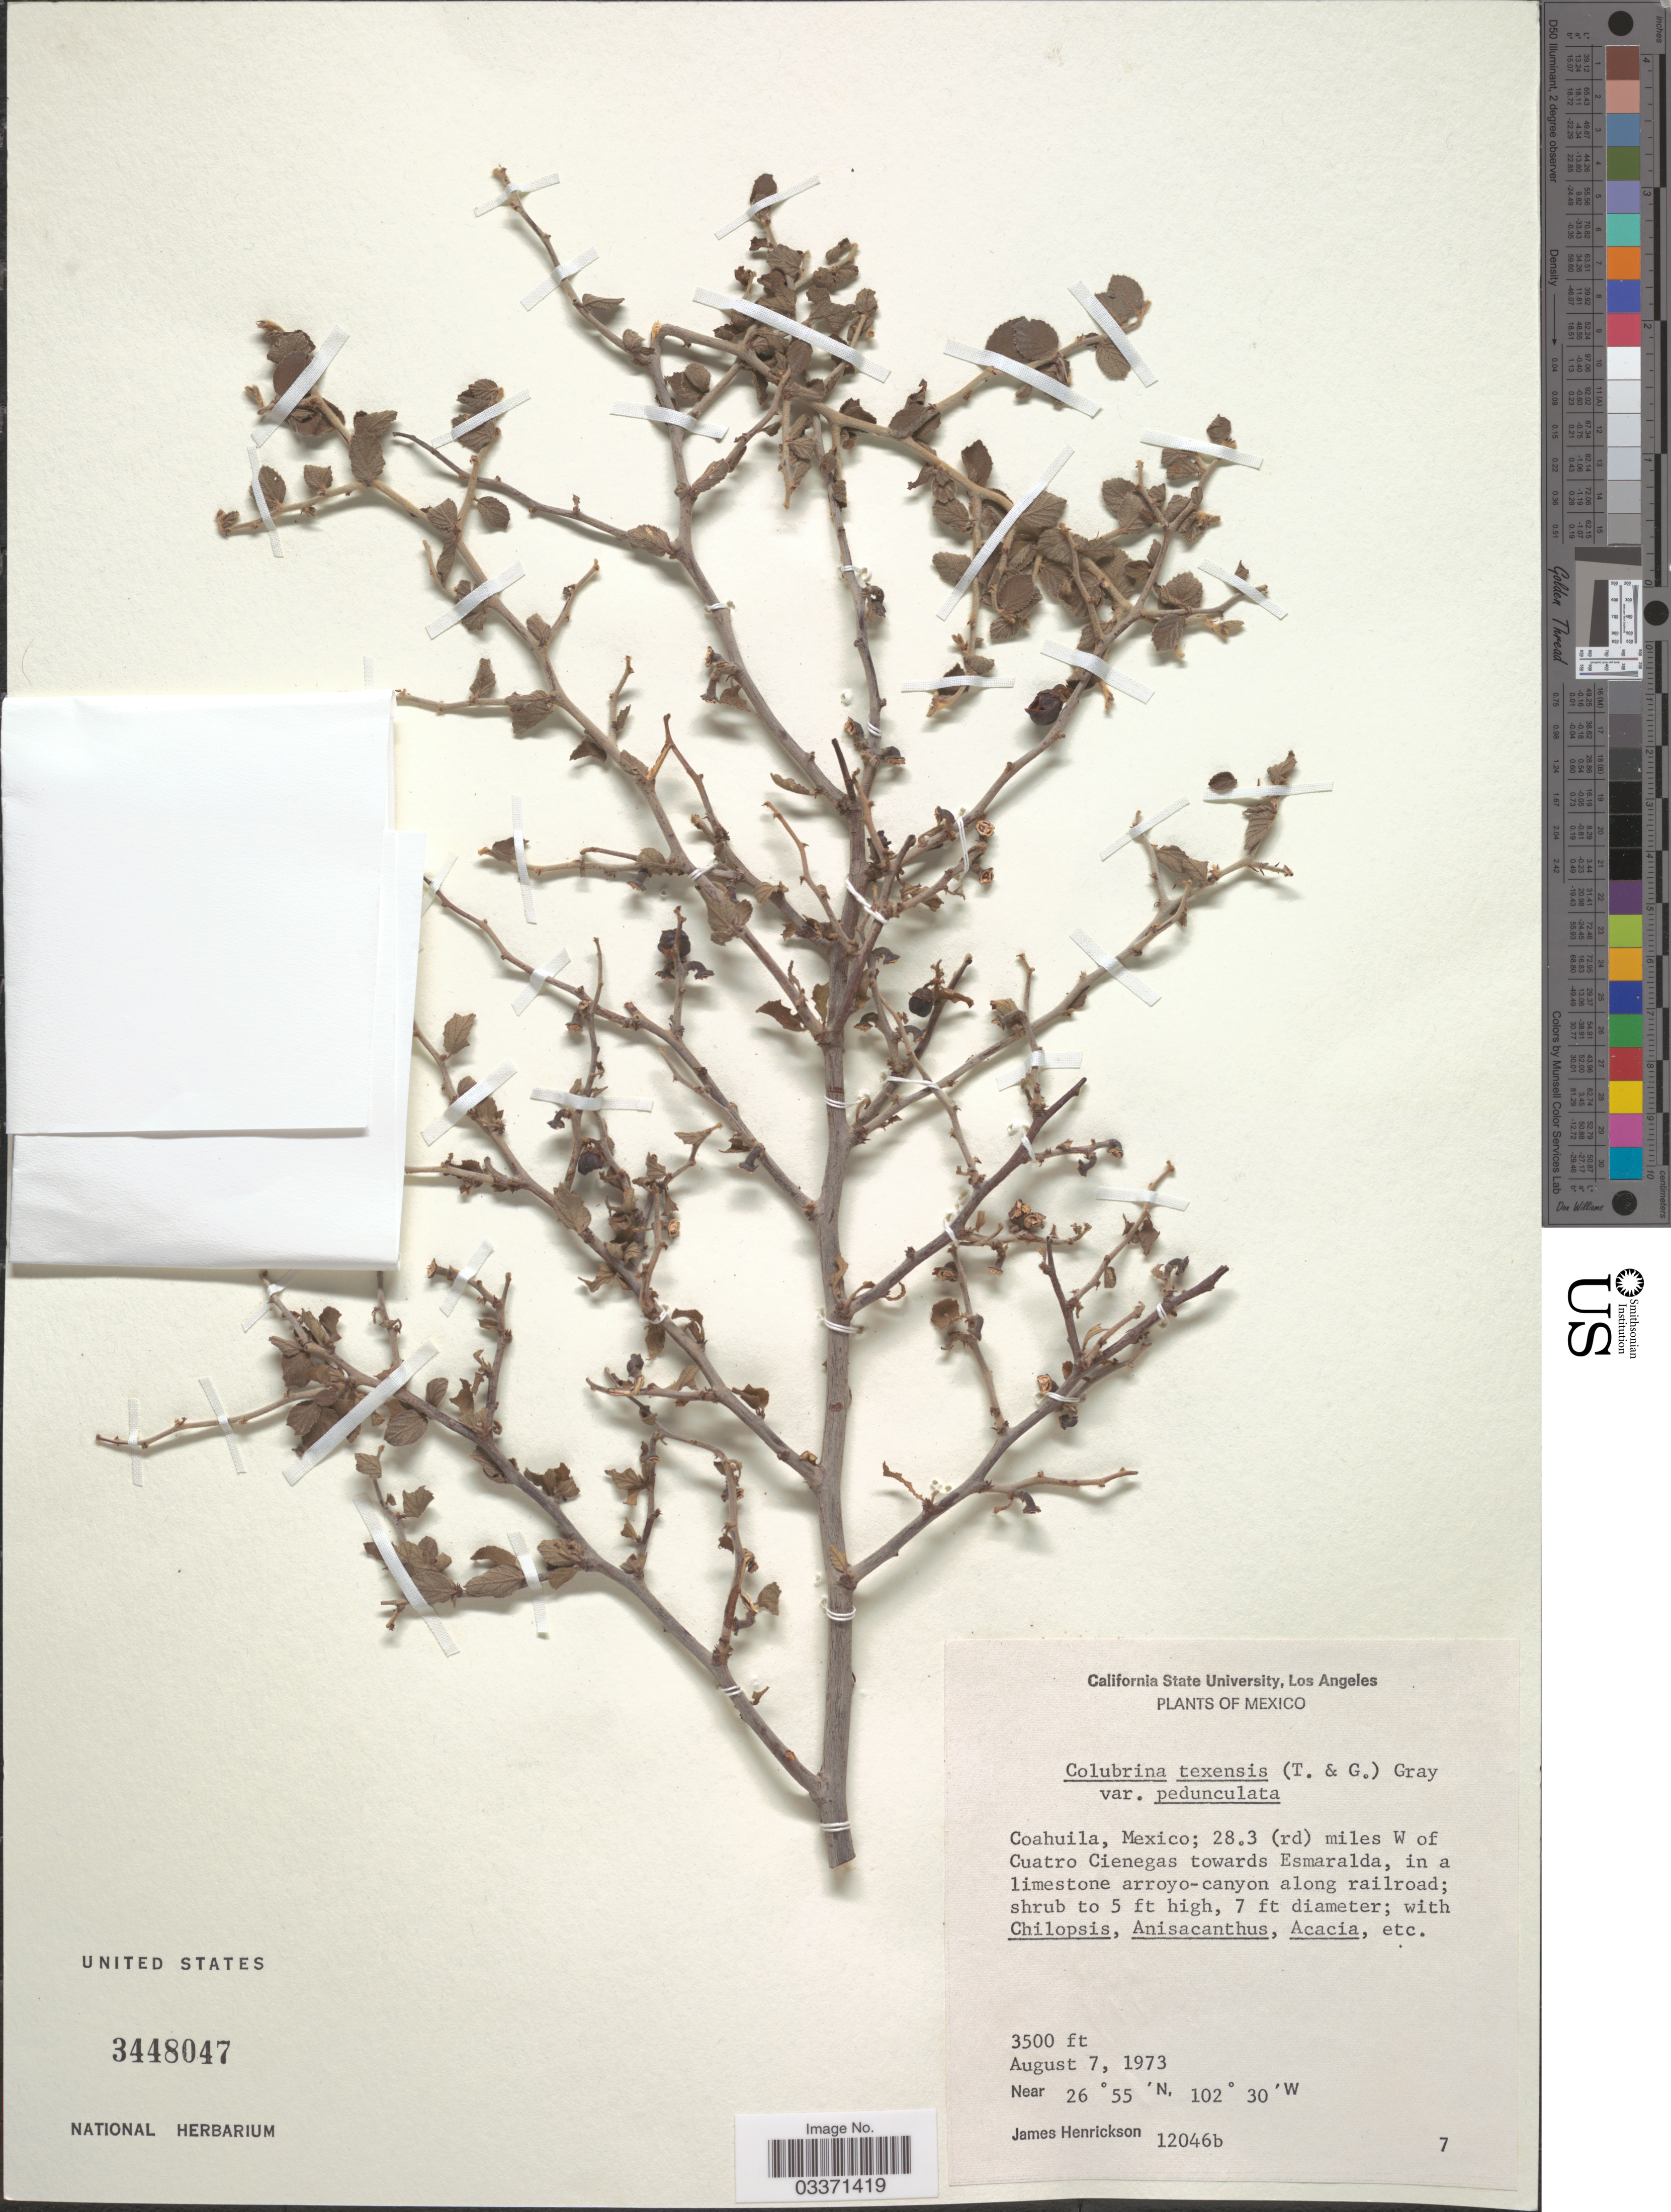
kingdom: Plantae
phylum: Tracheophyta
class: Magnoliopsida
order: Rosales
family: Rhamnaceae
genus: Colubrina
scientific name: Colubrina texensis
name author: (Torr. & A. Gray) A. Gray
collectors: J. Henrickson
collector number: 12046b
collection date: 1973-08-07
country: Mexico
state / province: Coahuila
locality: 28.3 (rd.) miles W of Cuatro Cienegas towards Esmaralda, in a limestone arroyo-canyon along railroad.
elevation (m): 1067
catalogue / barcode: US 3448047